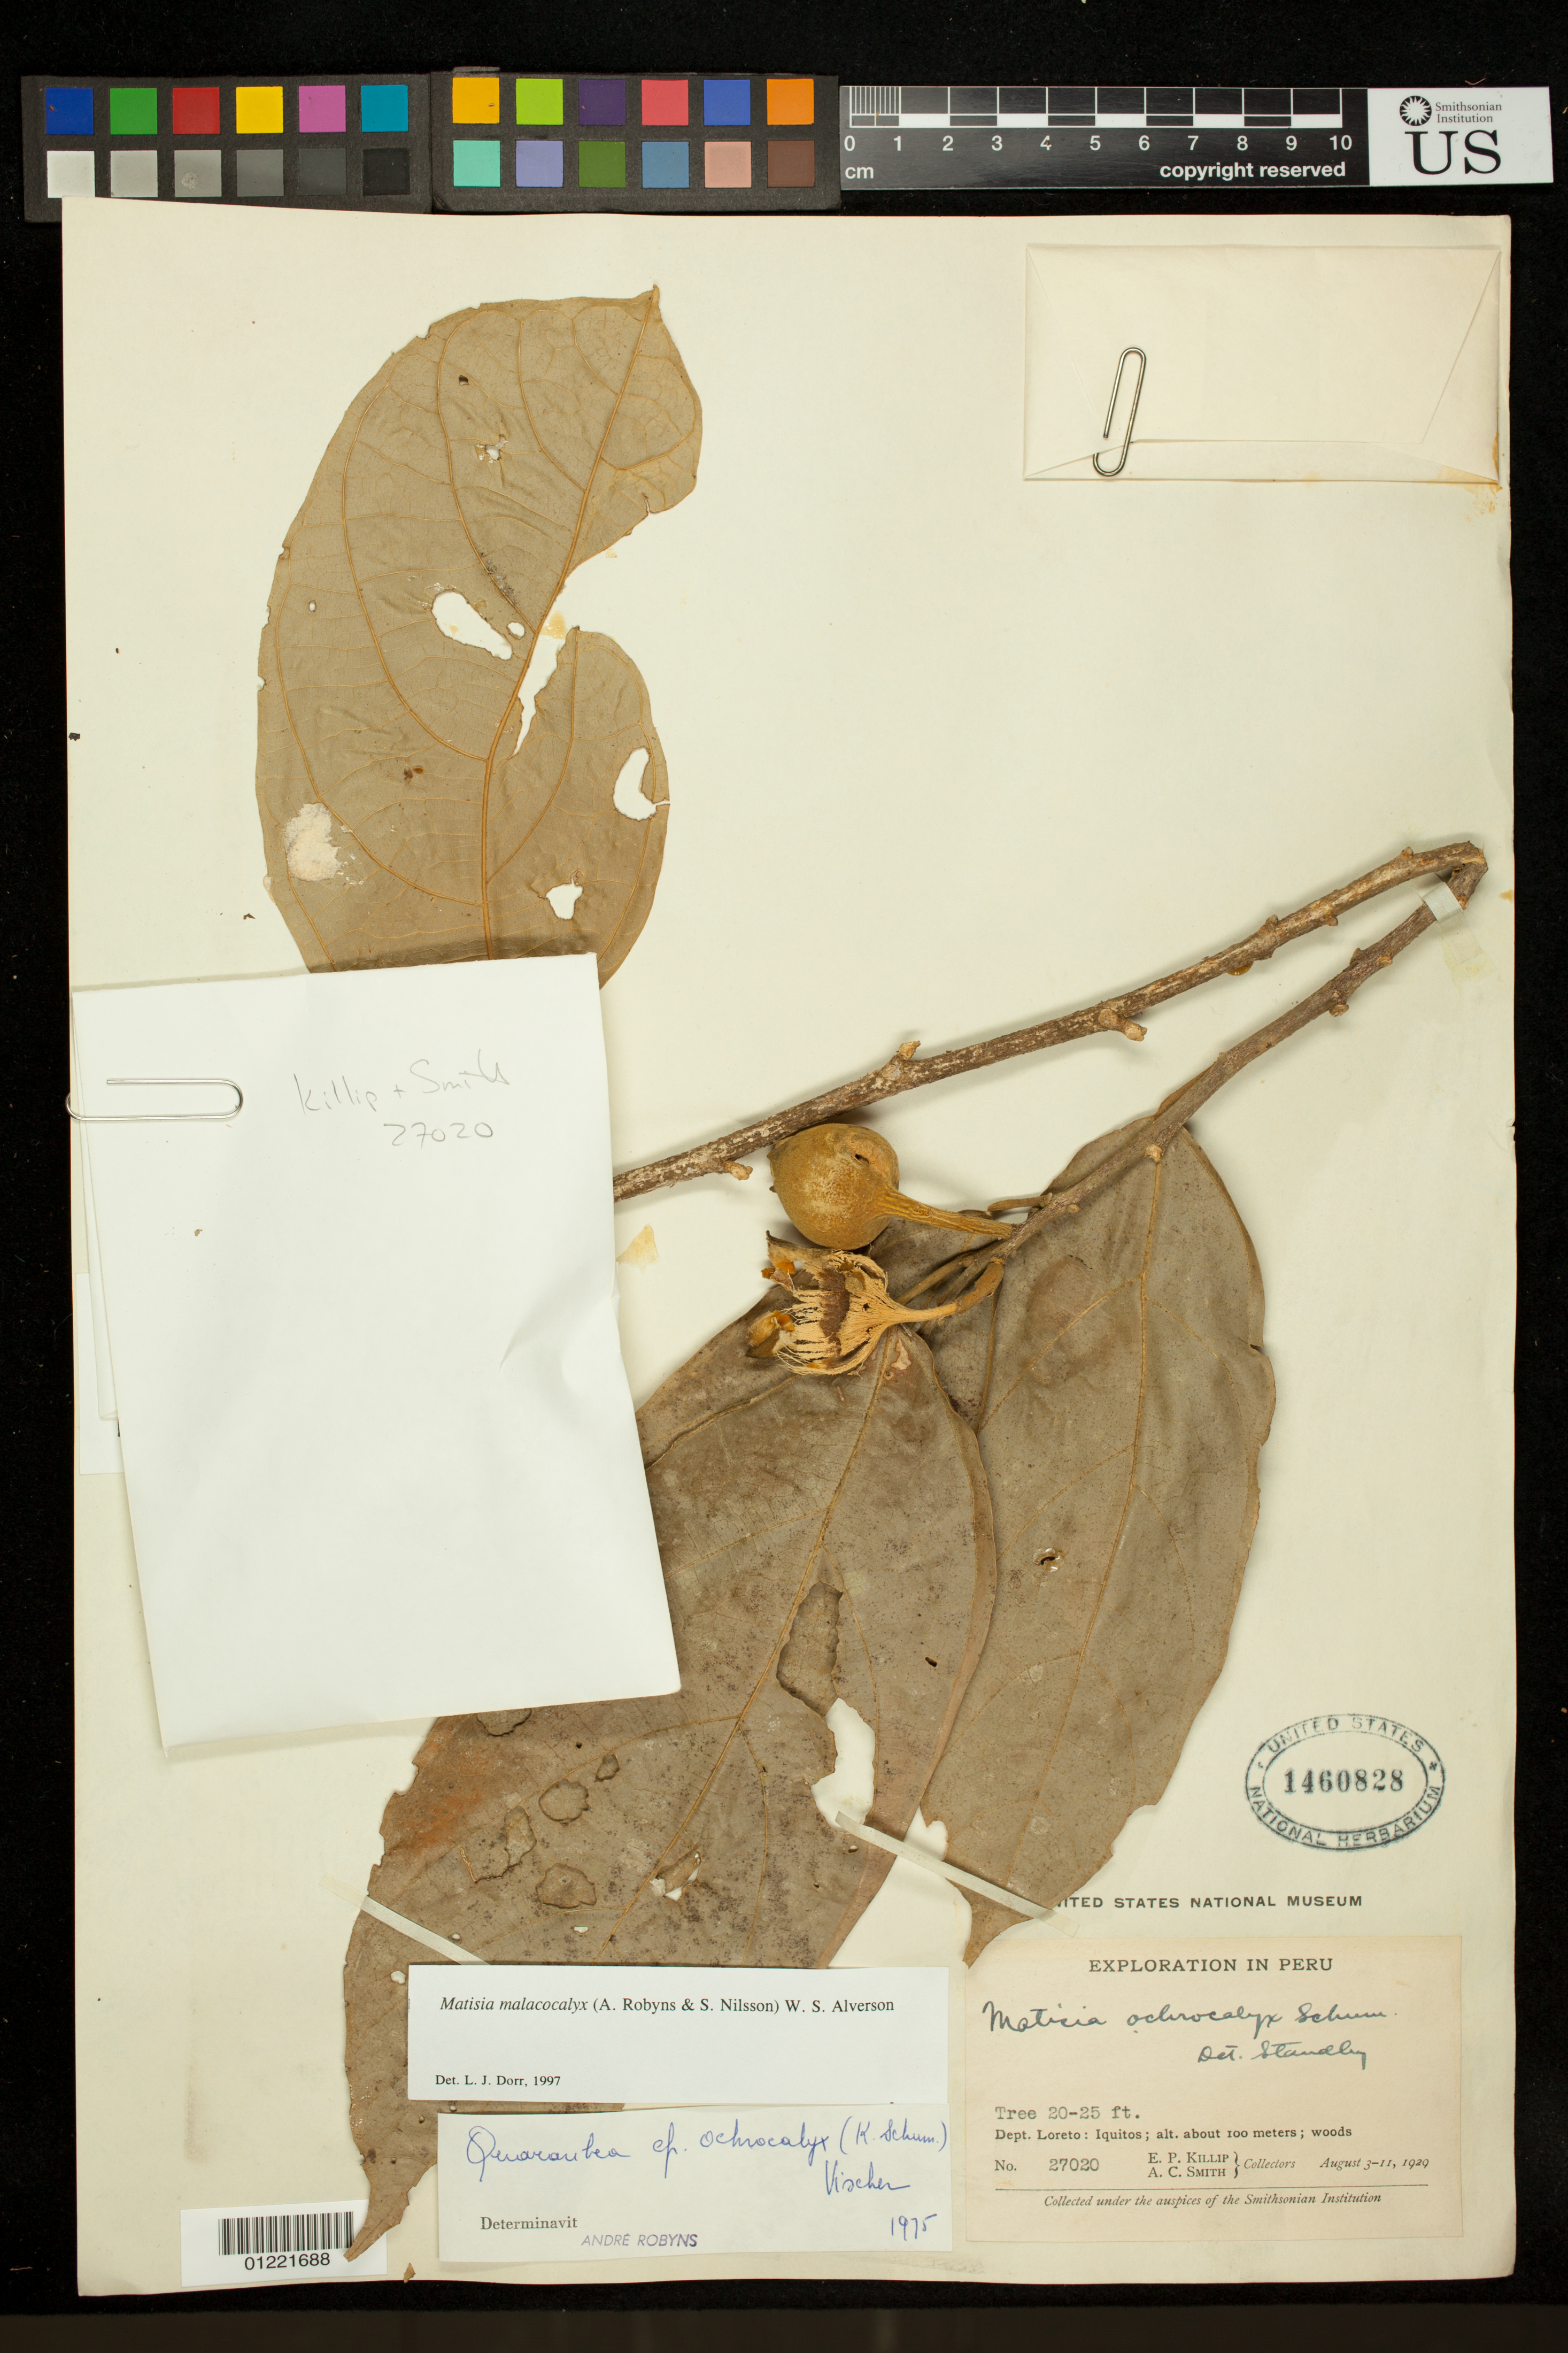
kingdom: Plantae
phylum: Tracheophyta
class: Magnoliopsida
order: Malvales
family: Malvaceae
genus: Matisia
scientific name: Matisia malacocalyx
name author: (A. Robyns & S. Nilsson) W.S. Alverson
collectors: E. P. Killip & A. C. Smith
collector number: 27020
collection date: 1929-08-03/1929-08-11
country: Peru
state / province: Loreto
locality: Iquitos, woods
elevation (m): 100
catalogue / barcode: US 1460828